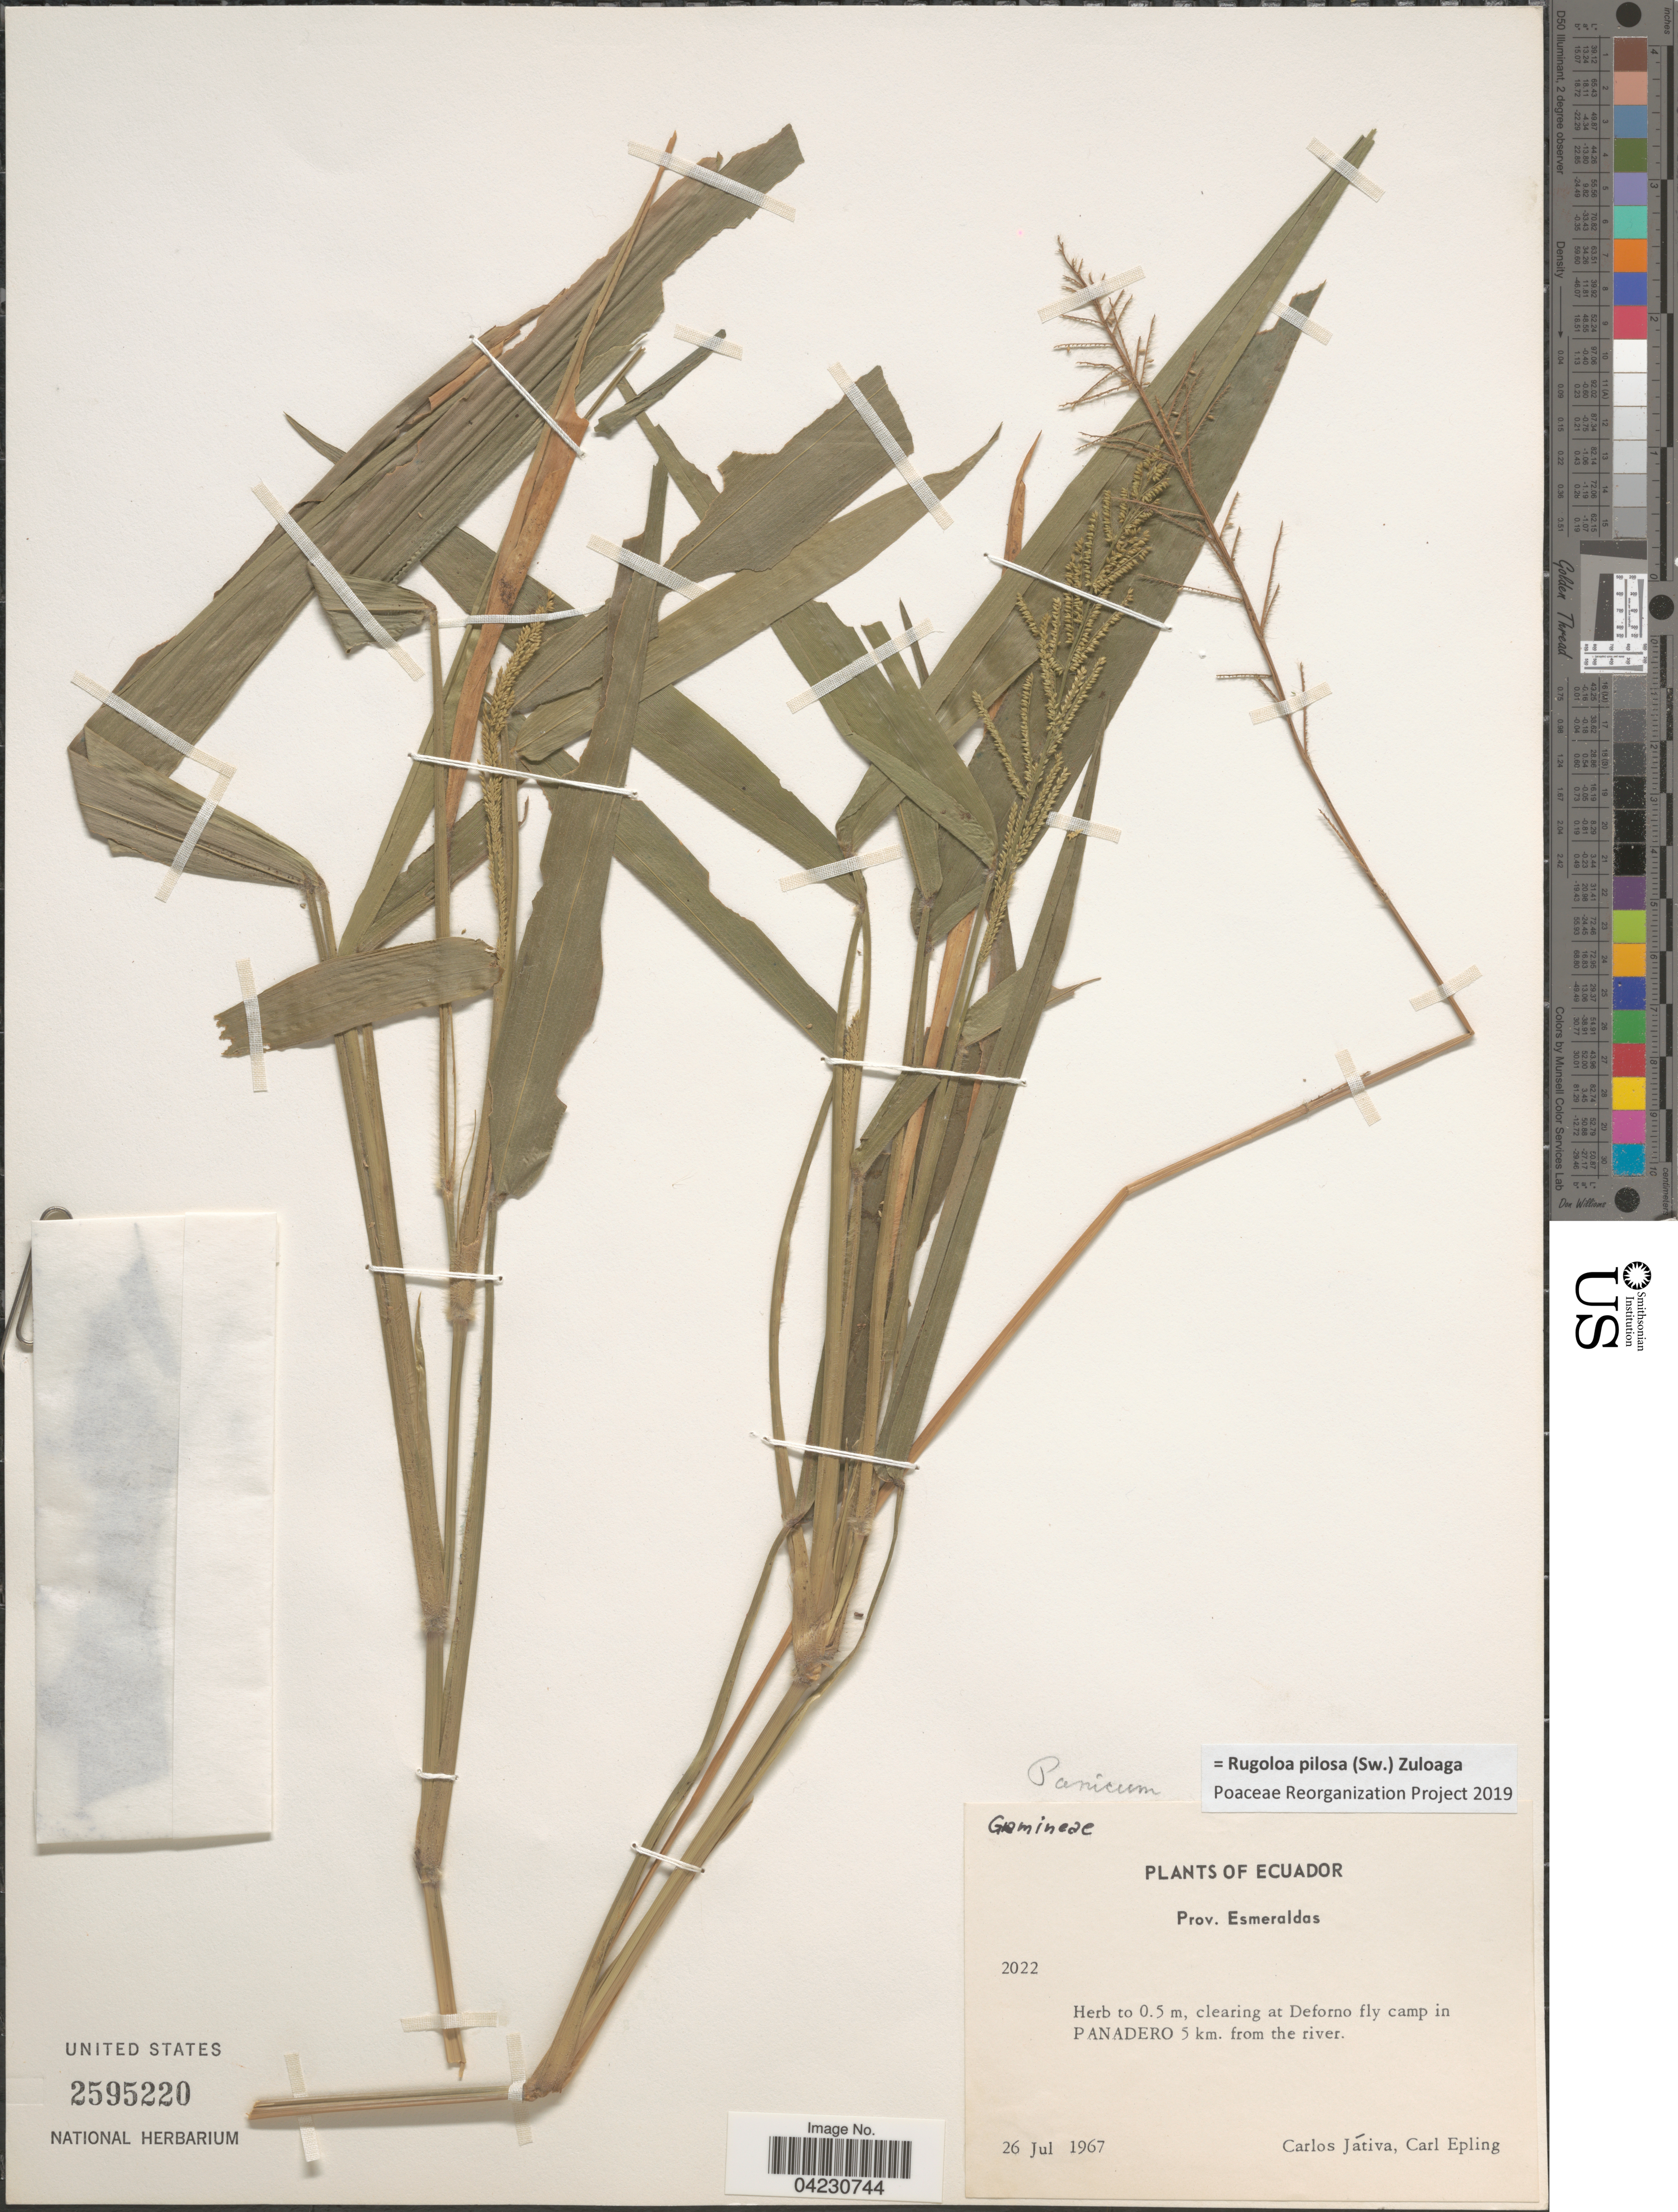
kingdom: Plantae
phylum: Tracheophyta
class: Liliopsida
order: Poales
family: Poaceae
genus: Rugoloa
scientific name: Rugoloa pilosa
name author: (Sw.) Zuloaga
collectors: C. D. Játiva & C. C. Epling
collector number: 2022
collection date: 1967-07-26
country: Ecuador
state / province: Esmeraldas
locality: Clearing at Deforno fly camp in PANADERO 5 km. from the river.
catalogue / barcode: US 2595220